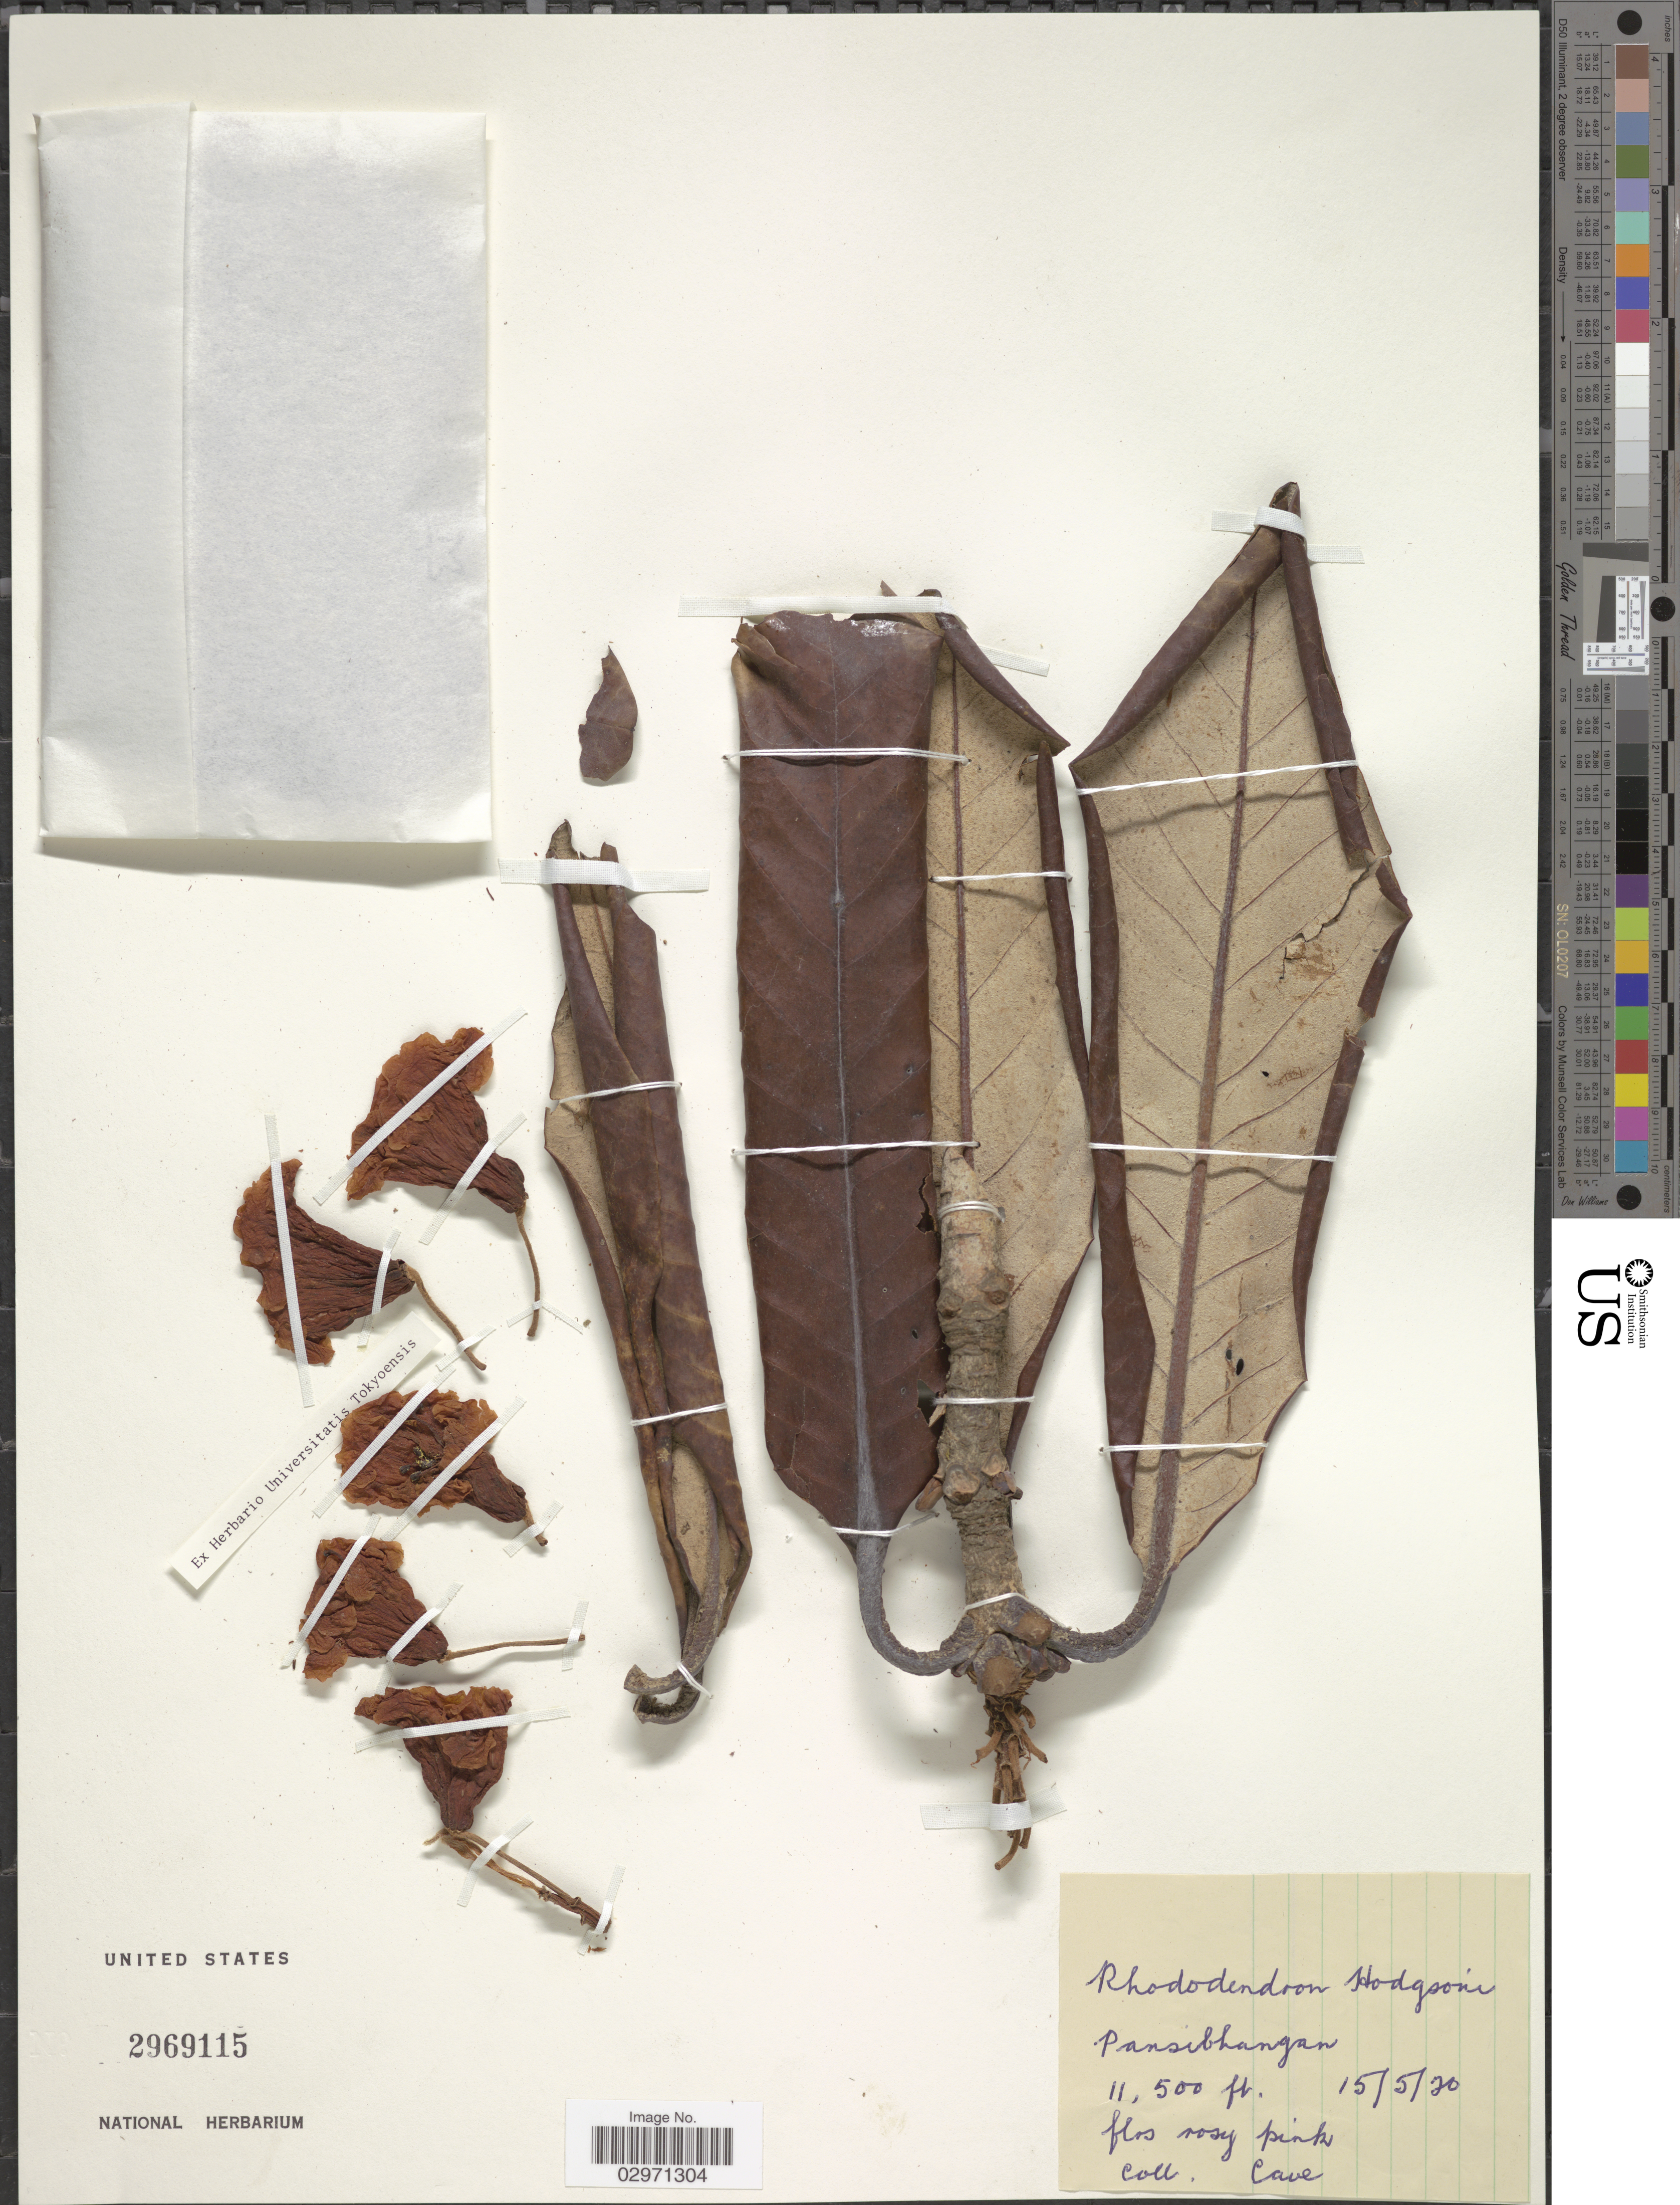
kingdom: Plantae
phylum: Tracheophyta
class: Magnoliopsida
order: Ericales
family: Ericaceae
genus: Rhododendron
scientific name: Rhododendron hodgsonii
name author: Hook. f.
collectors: Cave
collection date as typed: Transcribed d/m/y: 15/5/20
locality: Pansibhangan. [interpreted]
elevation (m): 3505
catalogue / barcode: US 2969115